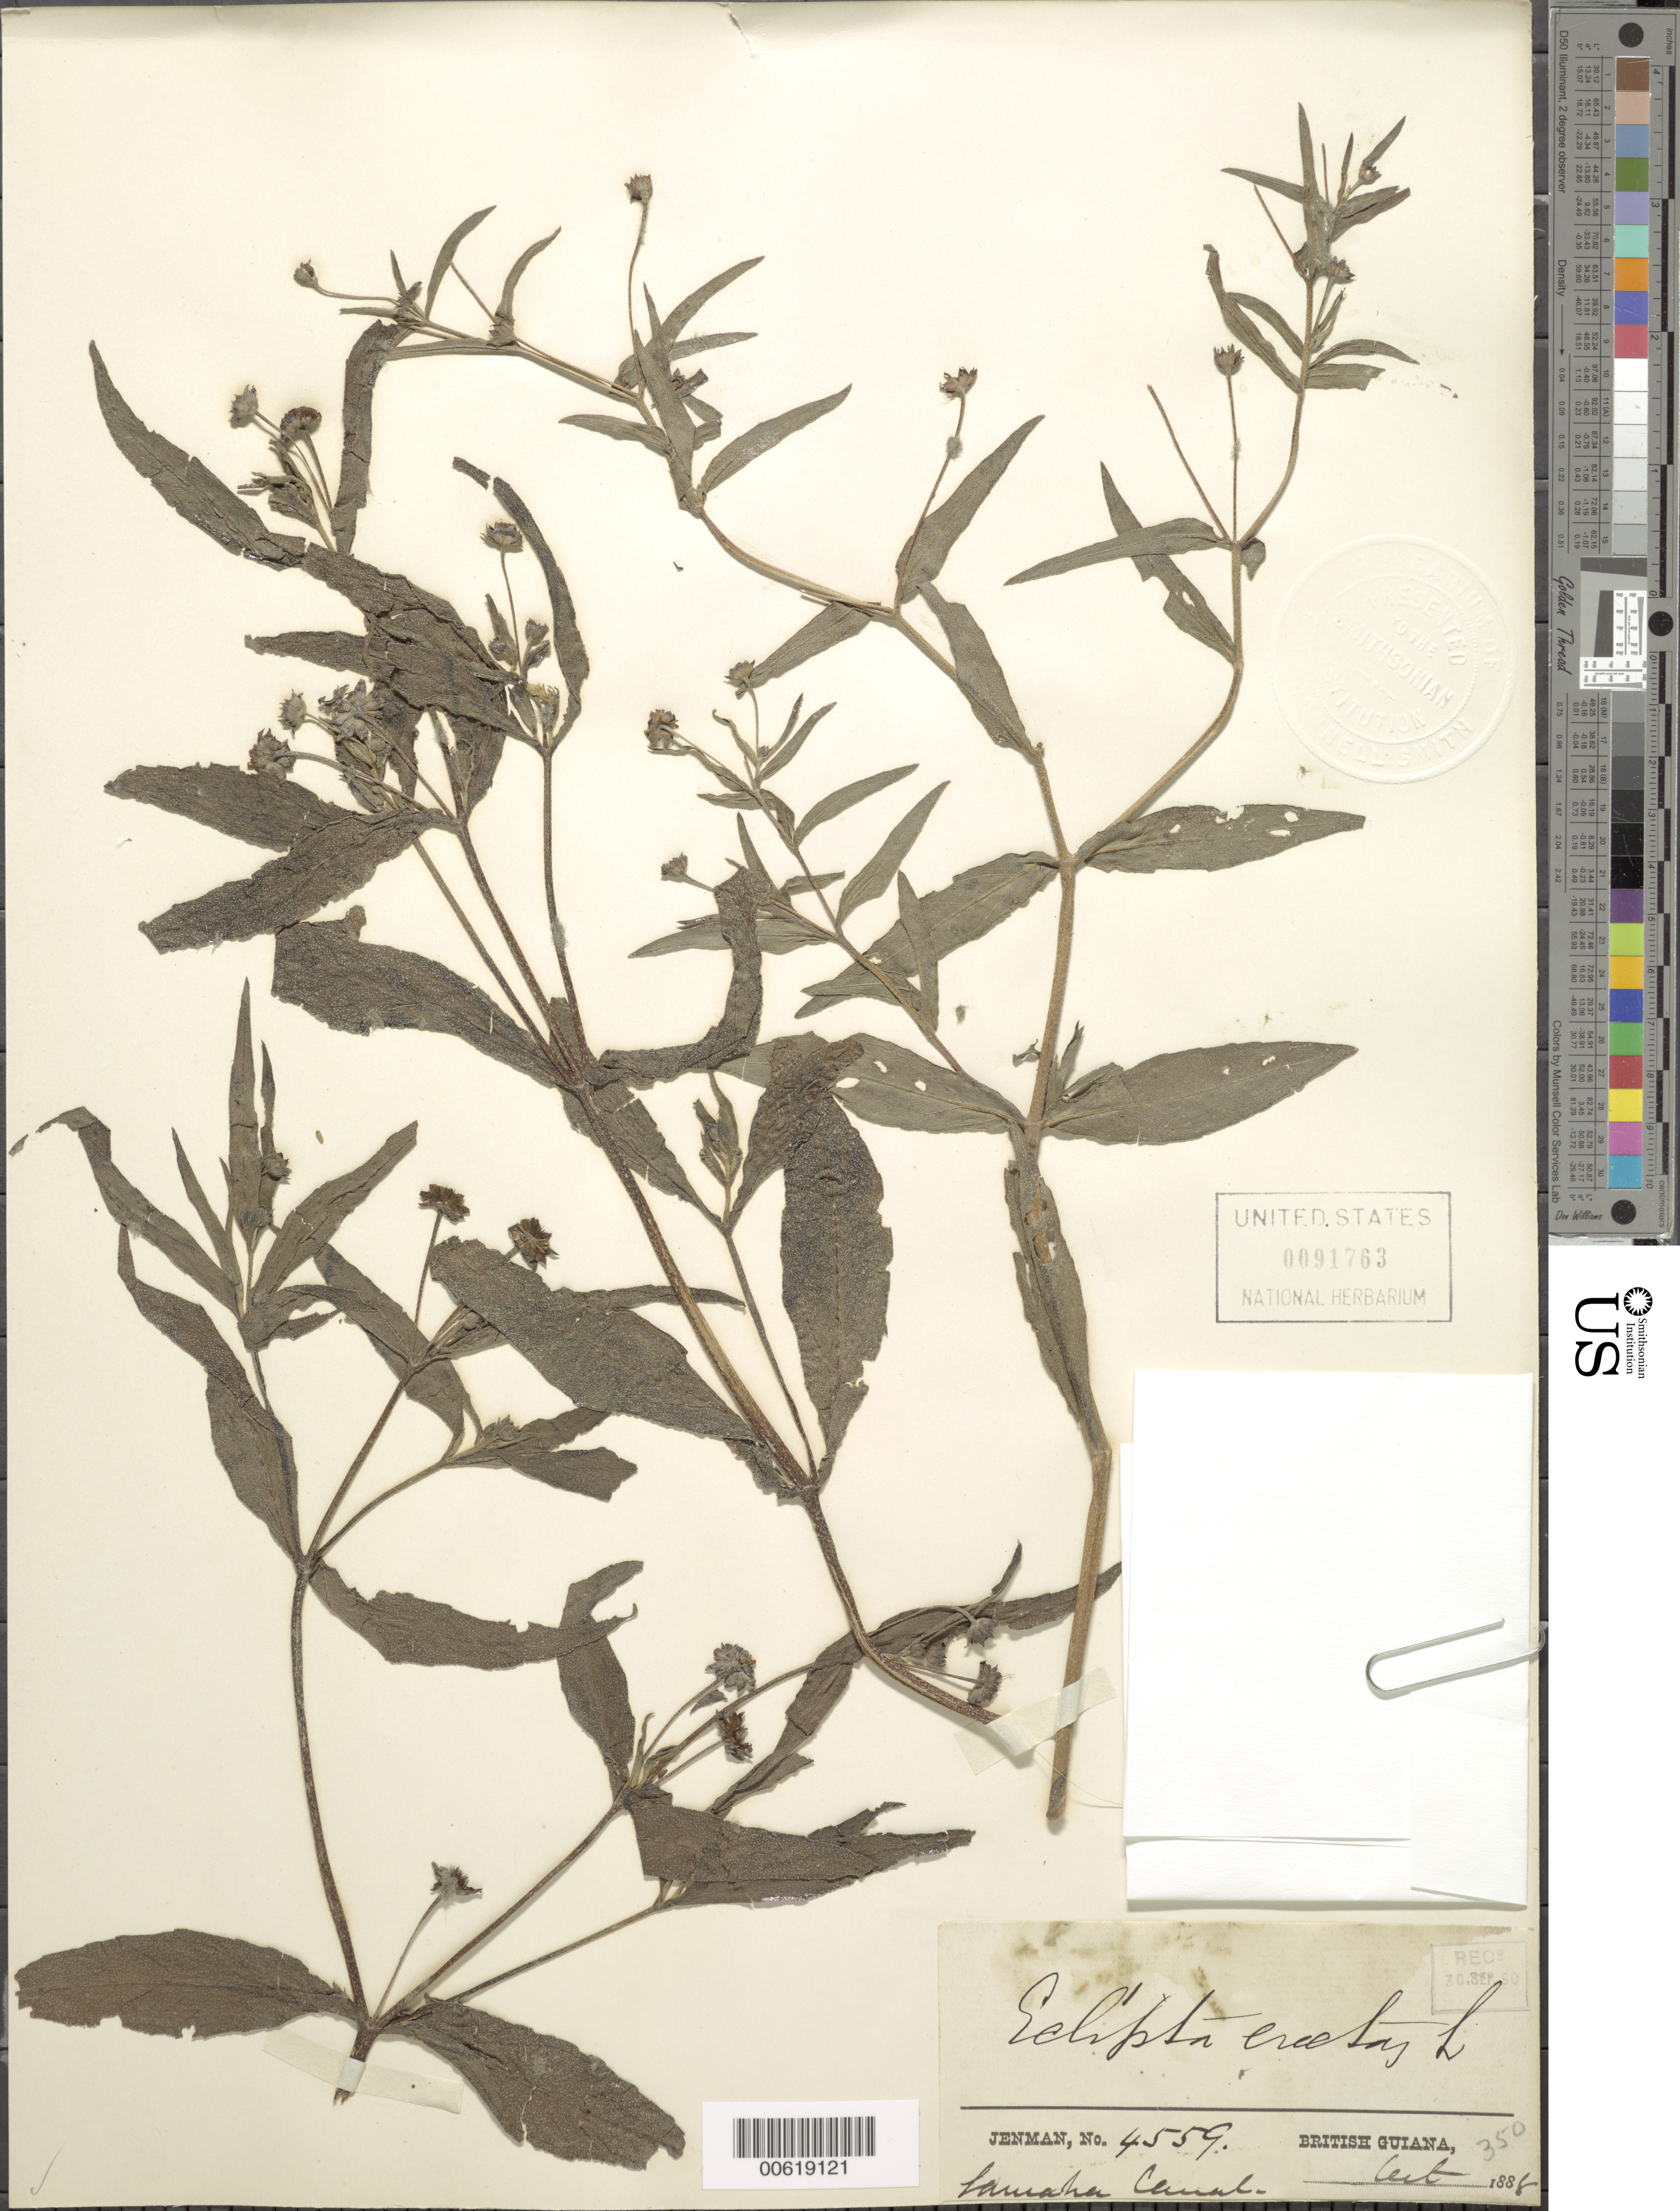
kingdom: Plantae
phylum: Tracheophyta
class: Magnoliopsida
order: Asterales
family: Asteraceae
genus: Eclipta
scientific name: Eclipta erecta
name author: L.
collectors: G. S. Jenman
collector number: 4559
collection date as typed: October 1888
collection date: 1888-10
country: Guyana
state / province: Demerara-Mahaica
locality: Lamaha Canal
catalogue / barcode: US 91763